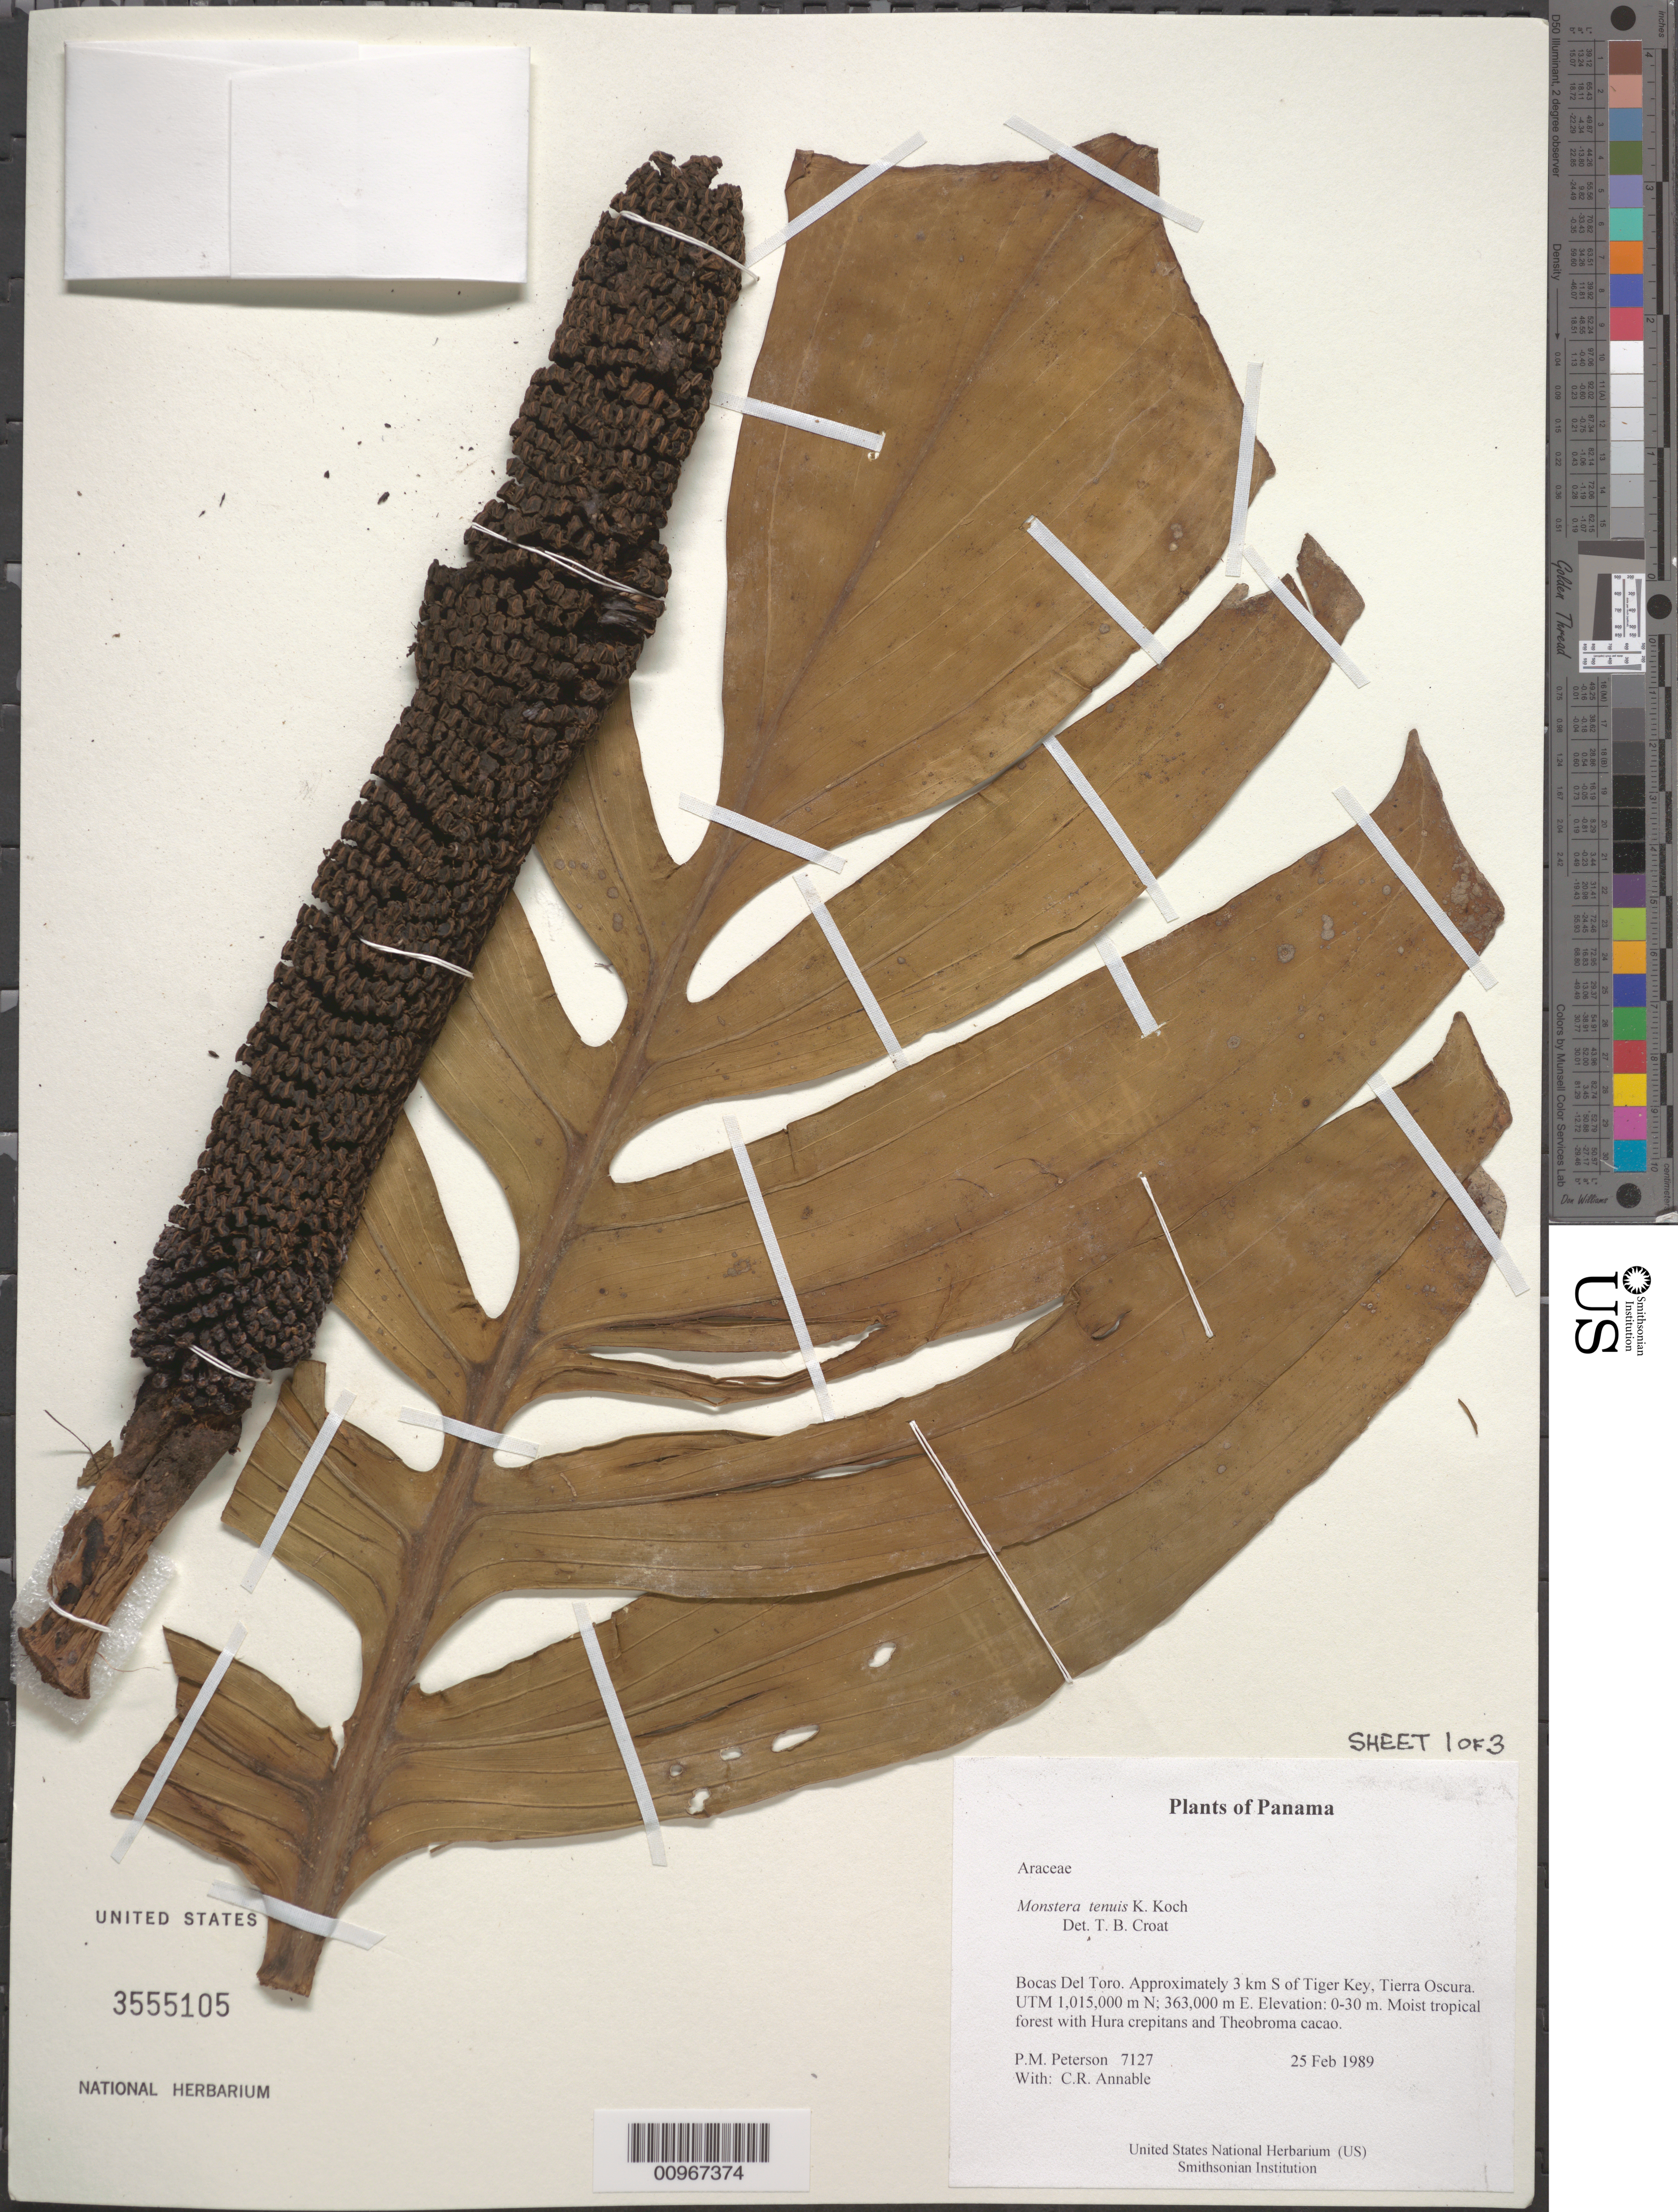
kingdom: Plantae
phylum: Tracheophyta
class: Liliopsida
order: Alismatales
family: Araceae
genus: Monstera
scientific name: Monstera tenuis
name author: K. Koch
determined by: Croat, Thomas B., Missouri Botanical Garden (MO)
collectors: P. M. Peterson & C. R. Annable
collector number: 07127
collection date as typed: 25 Feb 1989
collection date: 1989-02-25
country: Panama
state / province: Bocas del Toro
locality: Approximately 3 km S of Tiger Key, Tierra Oscura. UTM 1,015,000 m N; 363,000 m E.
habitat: Moist tropical forest with Hura crepitans and Theobroma cacao.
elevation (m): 0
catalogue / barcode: US 3555105